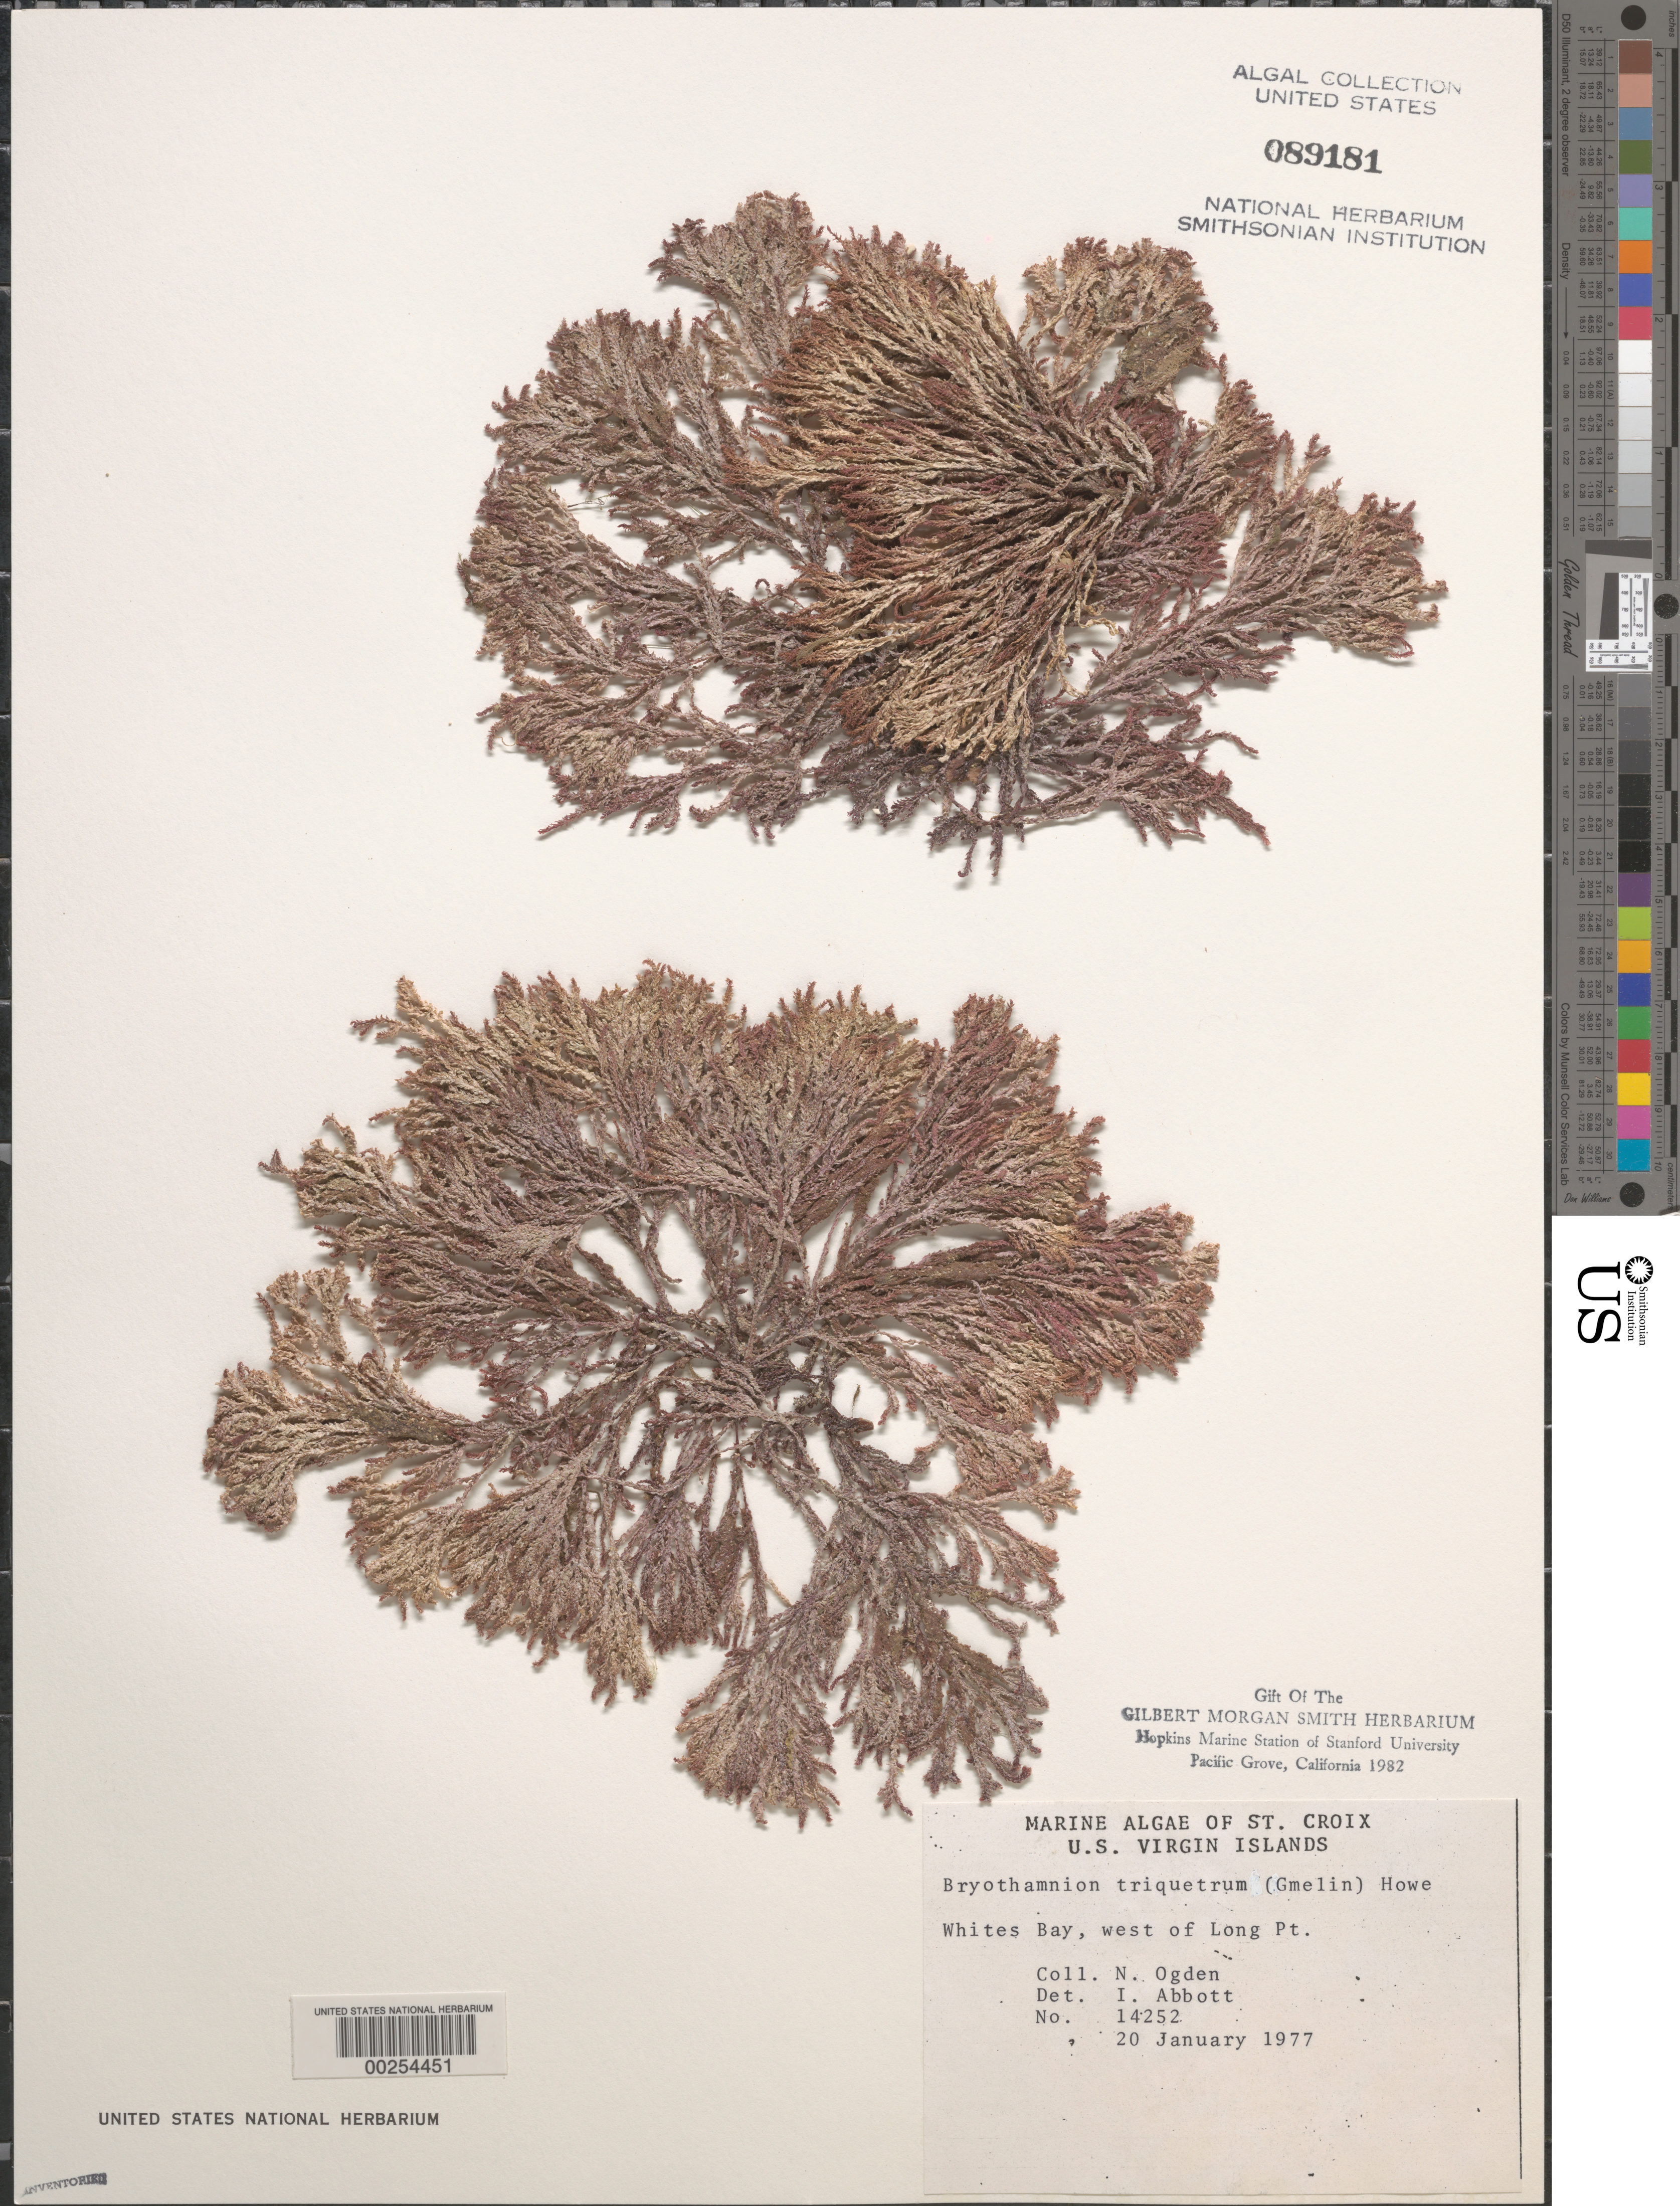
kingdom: Plantae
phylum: Rhodophyta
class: Florideophyceae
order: Ceramiales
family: Rhodomelaceae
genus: Alsidium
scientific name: Alsidium triquetrum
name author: (S.G. Gmel.) Trevis.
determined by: Algae name updating Project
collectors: N. Ogden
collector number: IAA 14252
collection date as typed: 20 Jan 1977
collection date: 1977-01-20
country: U.S. Virgin Islands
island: St. Croix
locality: Whites Bay, west of Long Point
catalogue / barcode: US 89181